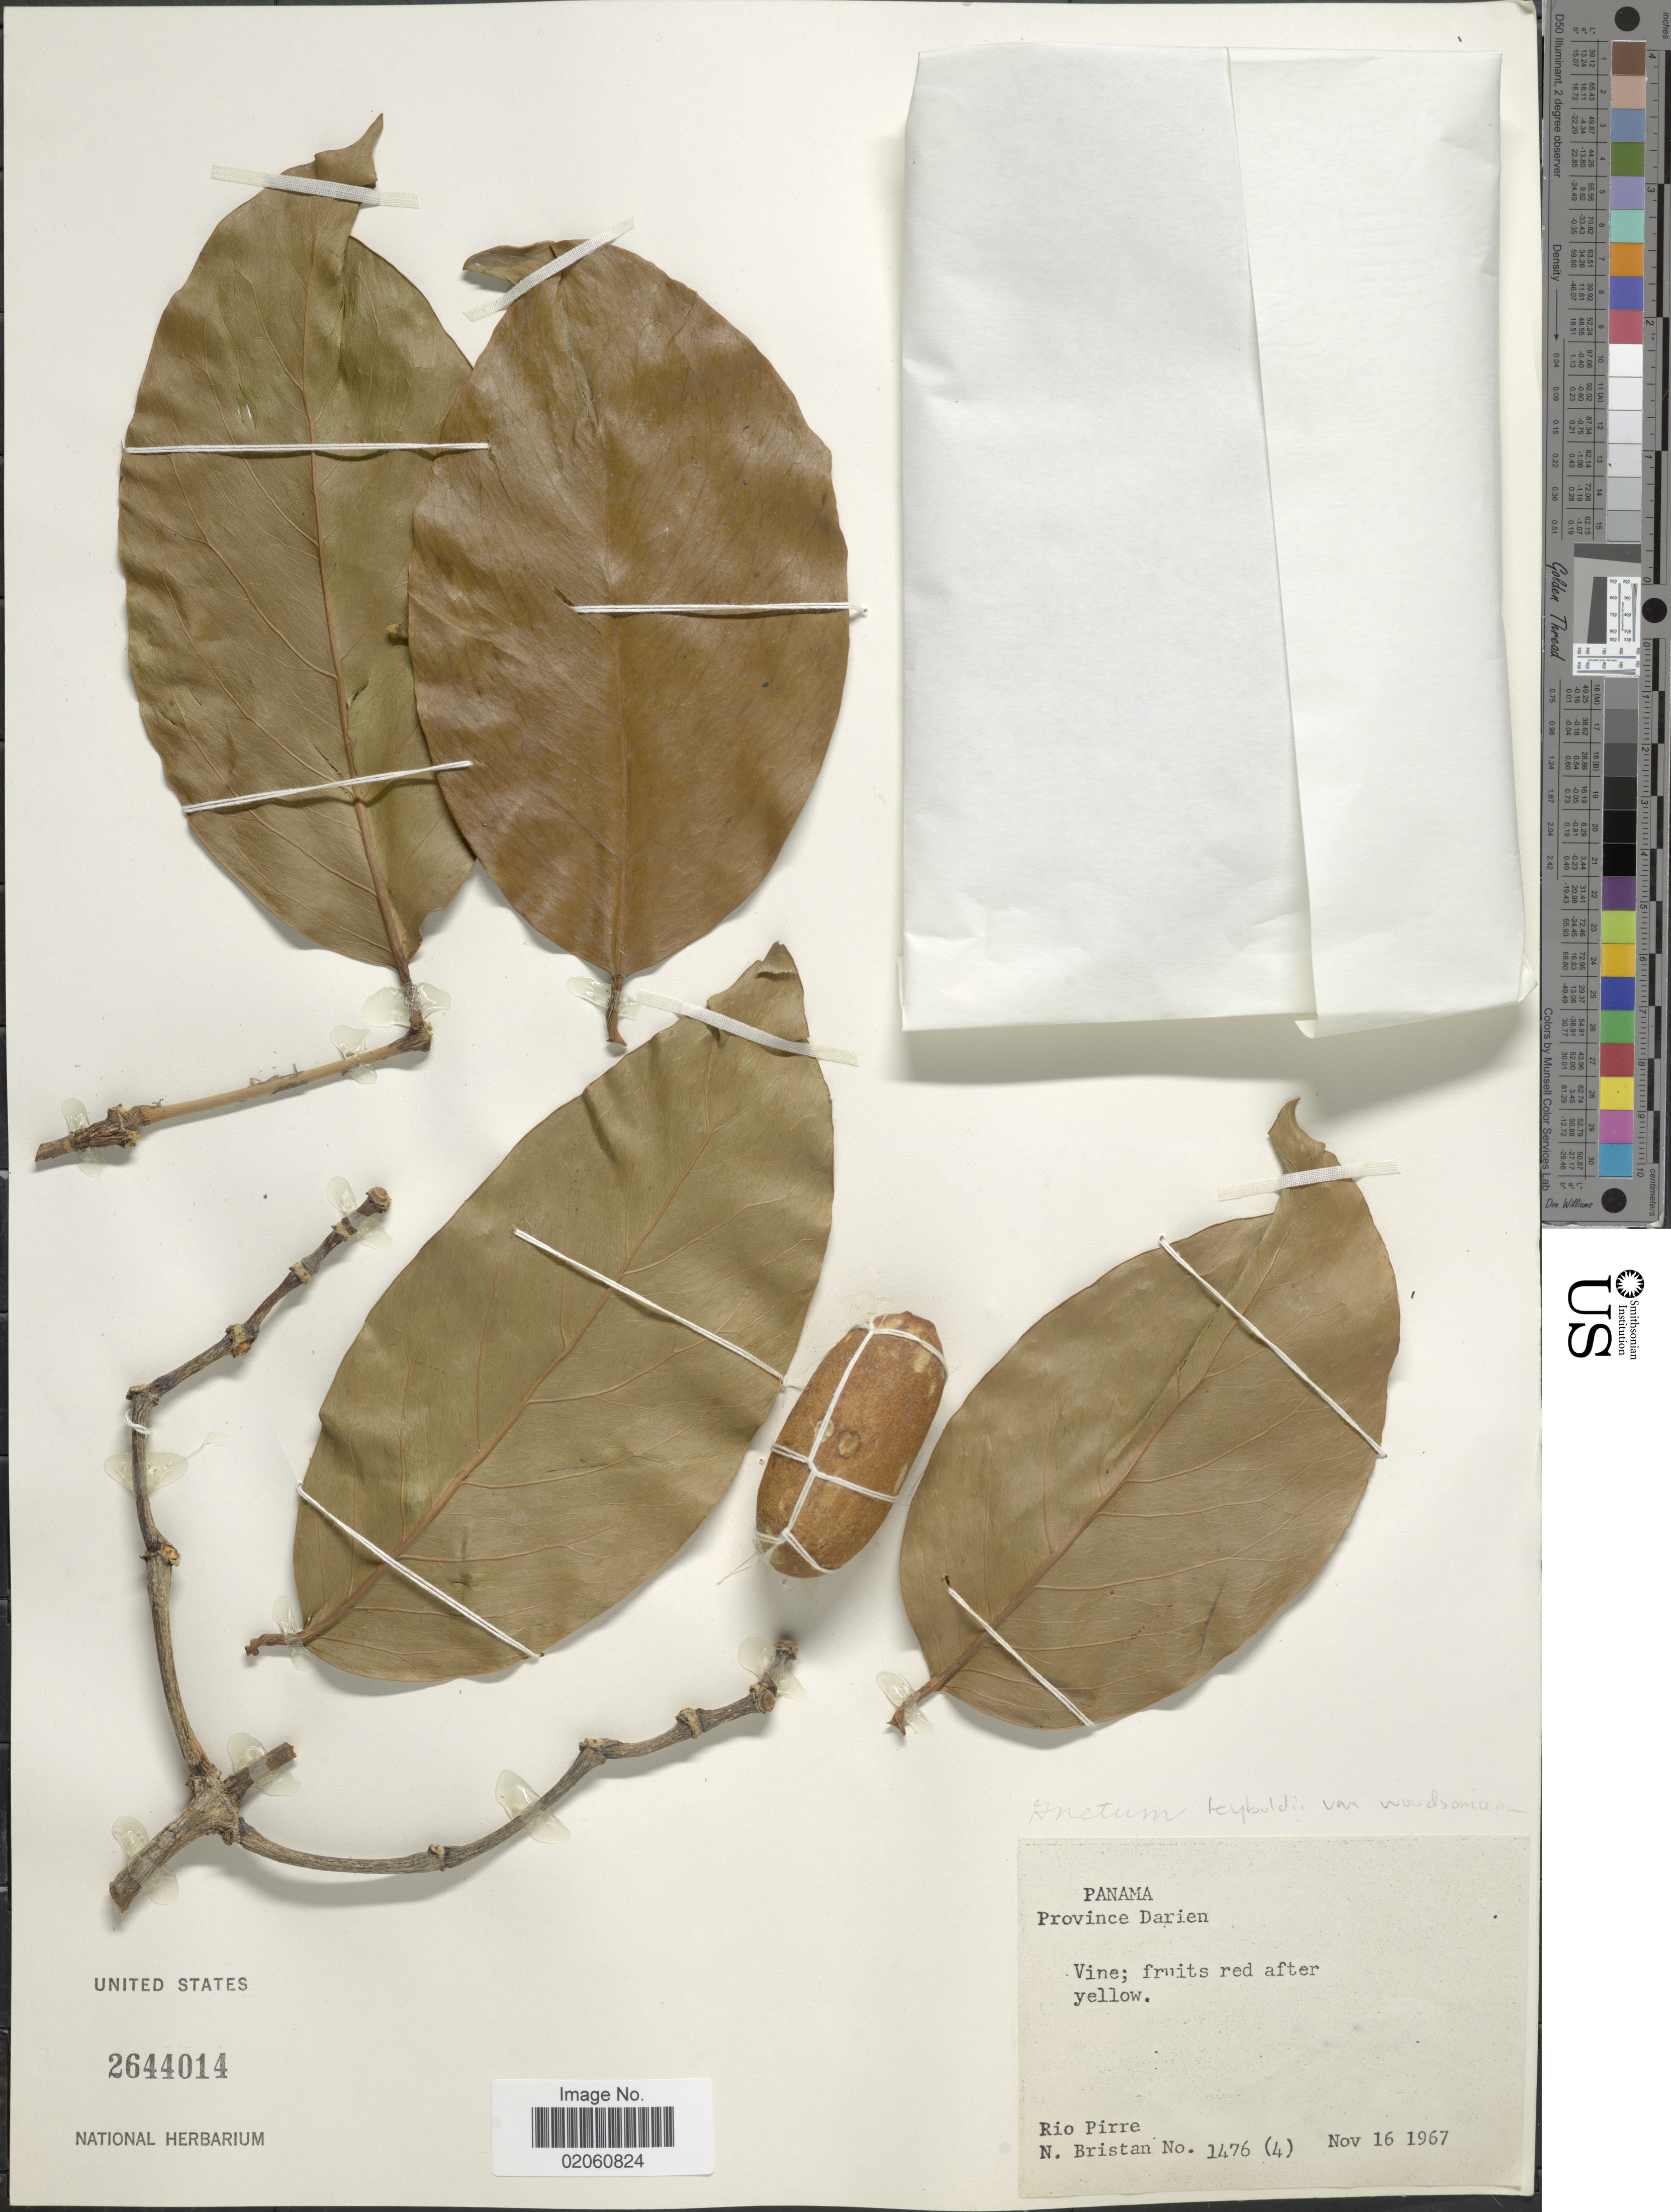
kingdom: Plantae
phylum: Tracheophyta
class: Gnetopsida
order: Gnetales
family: Gnetaceae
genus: Gnetum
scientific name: Gnetum leyboldii var. woodsonianum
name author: Markgr.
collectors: N. Bristan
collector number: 1476 (4)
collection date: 1967-11-16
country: Panama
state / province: Darién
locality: Rio Pirre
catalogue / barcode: US 2644014